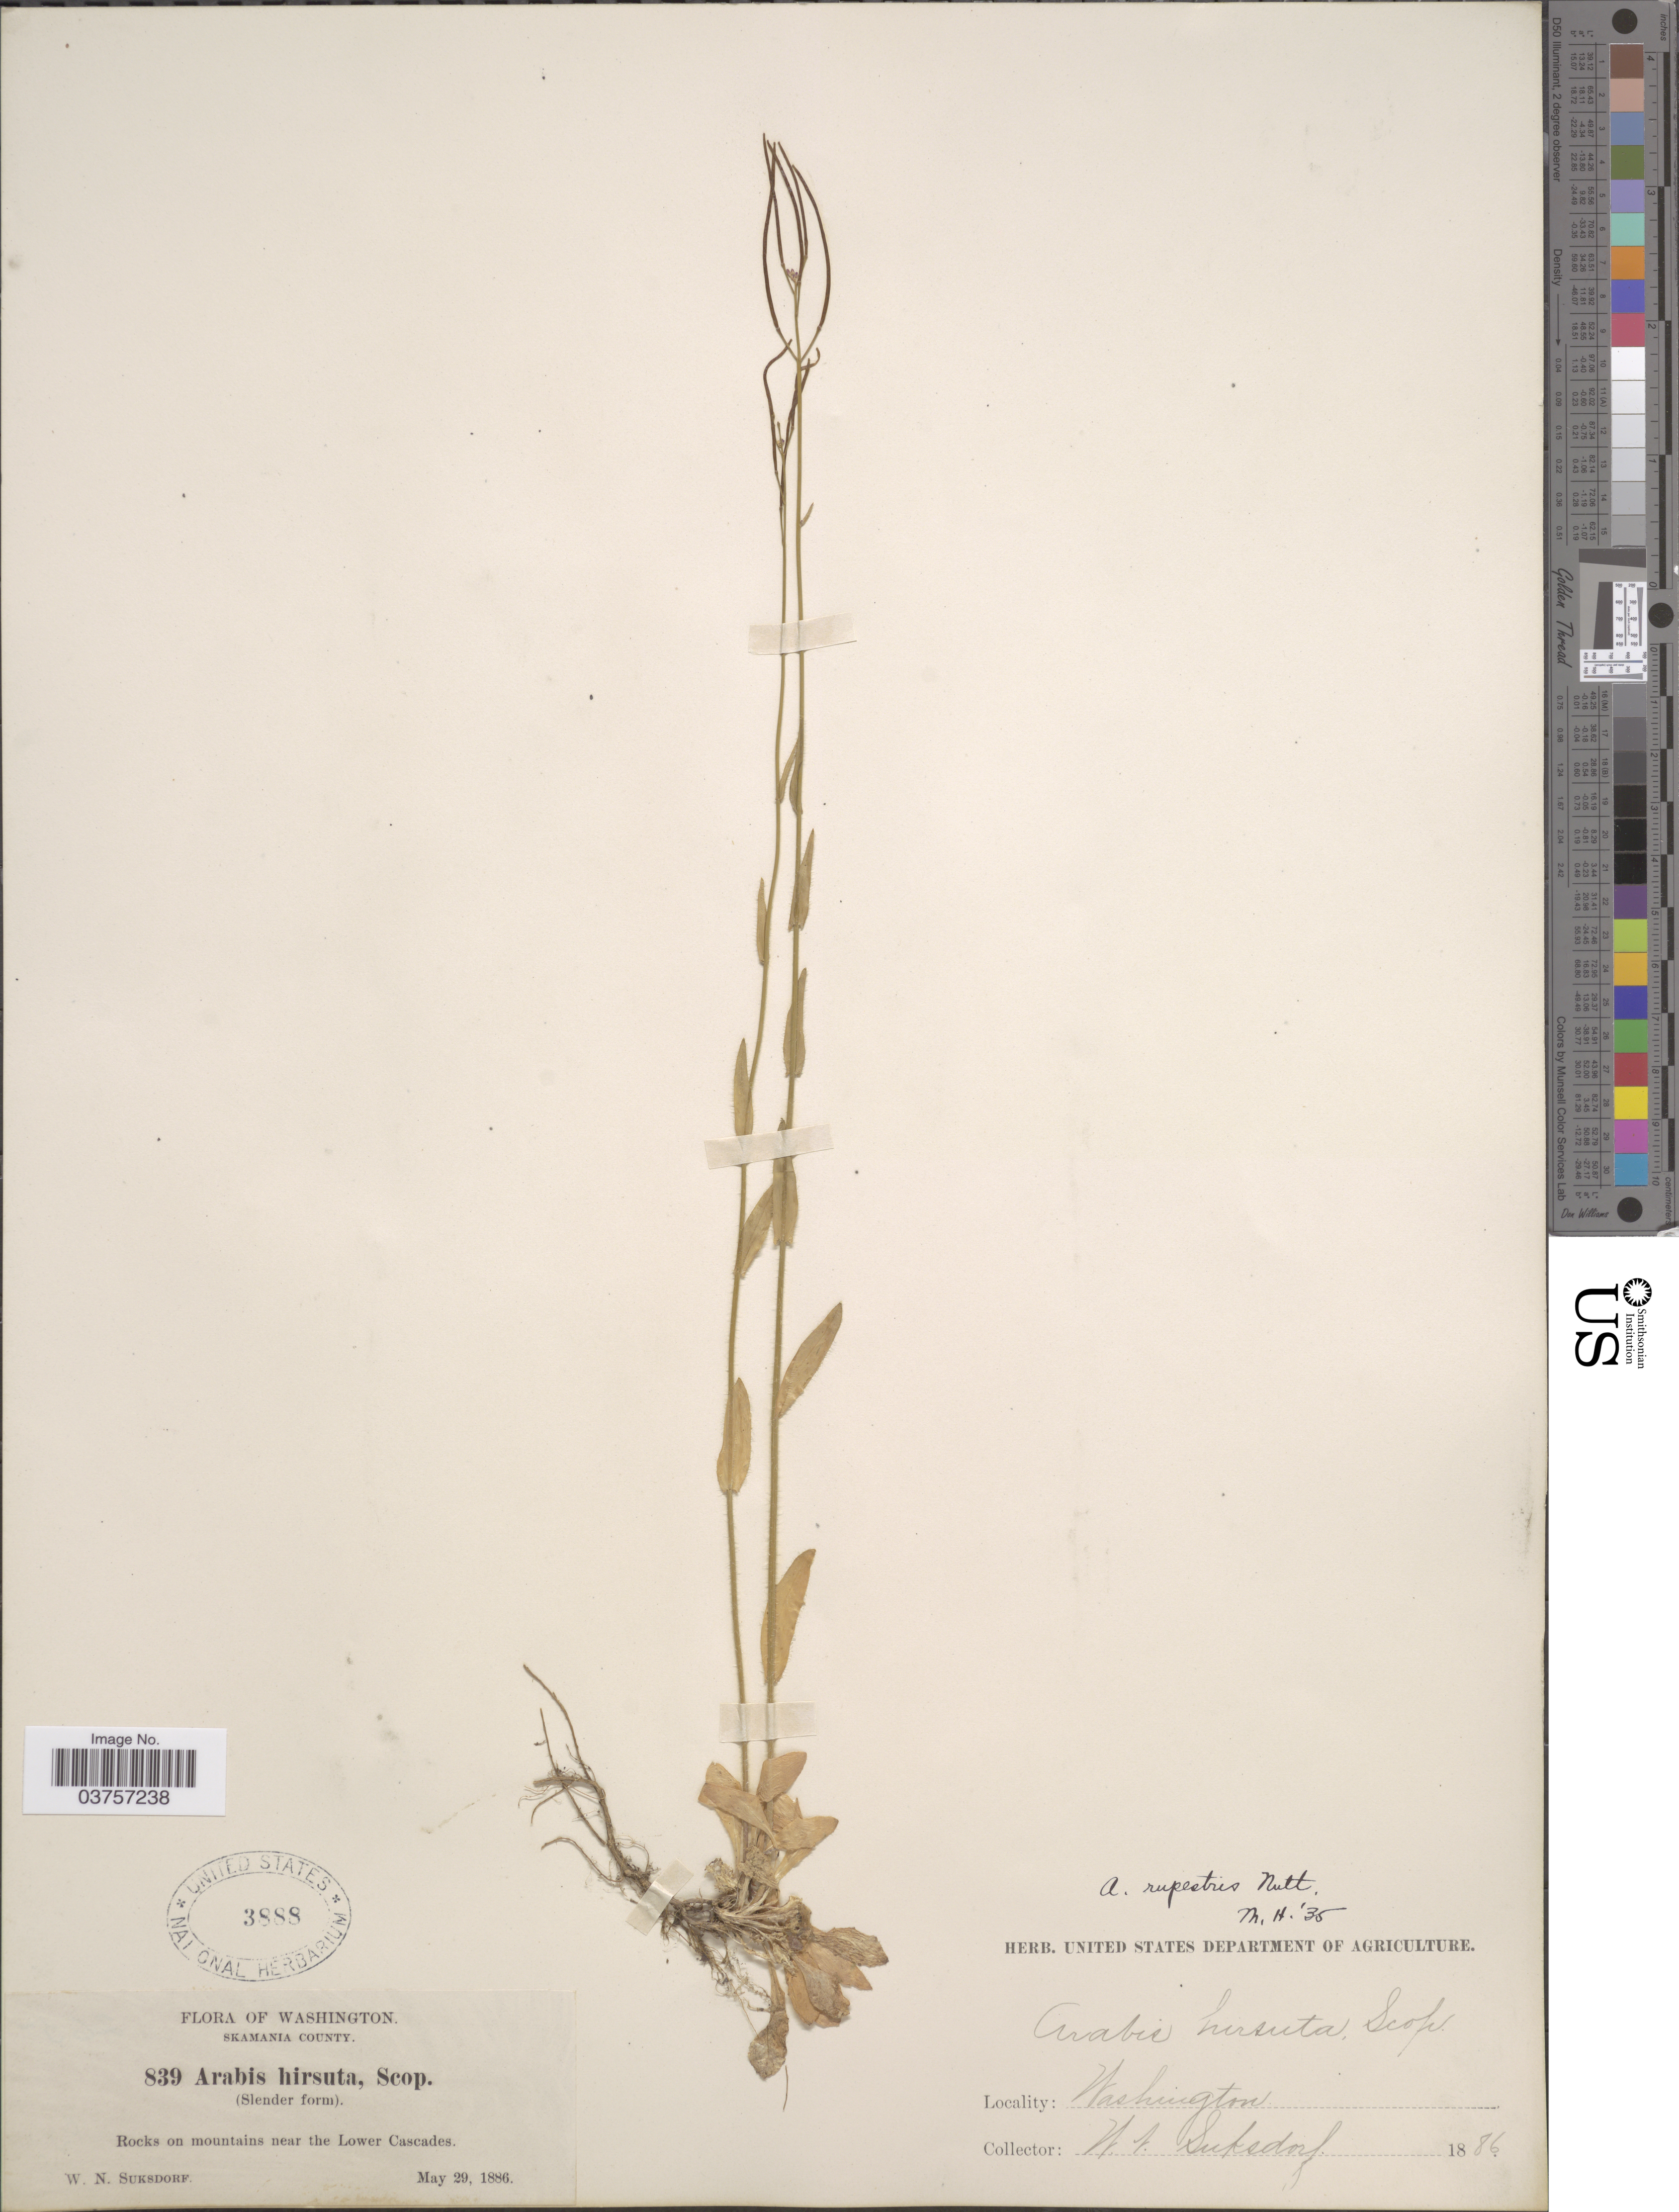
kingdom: Plantae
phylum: Tracheophyta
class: Magnoliopsida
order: Brassicales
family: Brassicaceae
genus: Arabis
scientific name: Arabis hirsuta var. glabrata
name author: Torr. & A. Gray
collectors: W. N. Suksdorf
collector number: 839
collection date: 1886-05-29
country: United States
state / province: Washington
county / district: Skamania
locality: Skamania County. Rocks on mountains near the Lower Cascades.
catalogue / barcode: US 3888